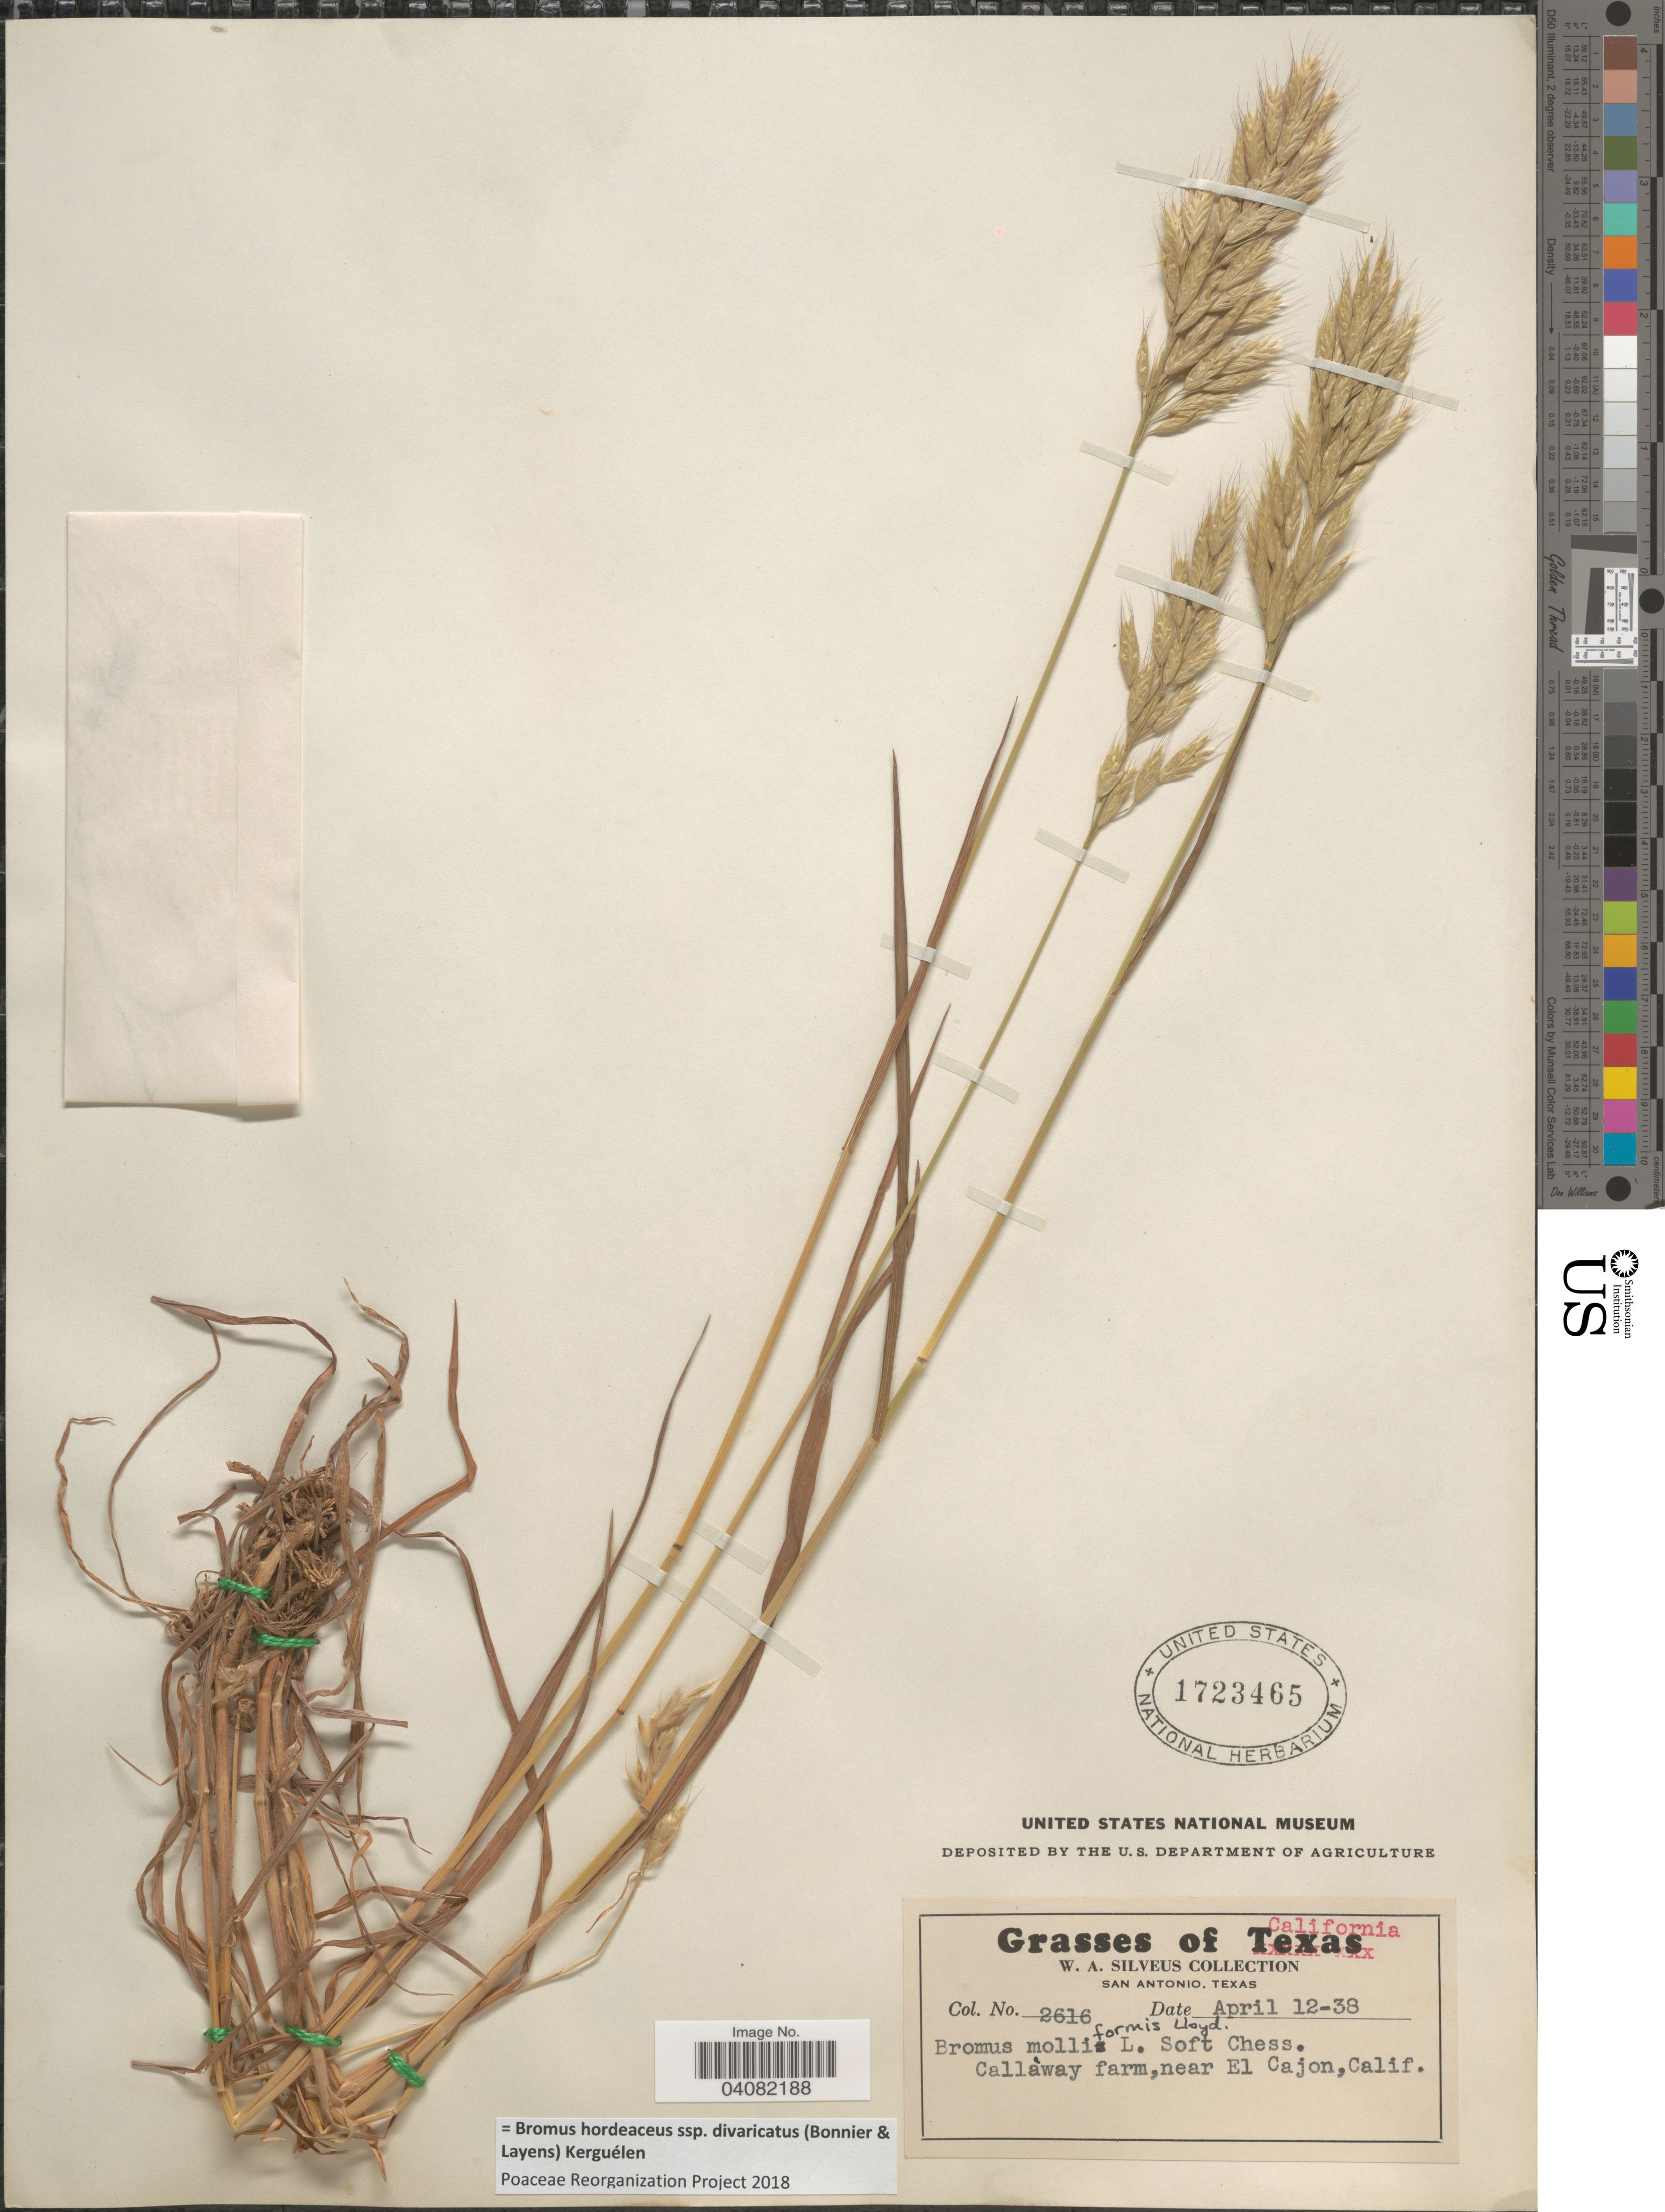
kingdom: Plantae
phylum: Tracheophyta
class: Liliopsida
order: Poales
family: Poaceae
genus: Bromus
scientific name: Bromus hordeaceus subsp. divaricatus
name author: (Bonnier & Layens) Kerguélen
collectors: W. Silveus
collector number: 2616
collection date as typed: Transcribed d/m/y: 12/4/38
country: United States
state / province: California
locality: Callaway farm, near El Cajon.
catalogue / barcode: US 1723465